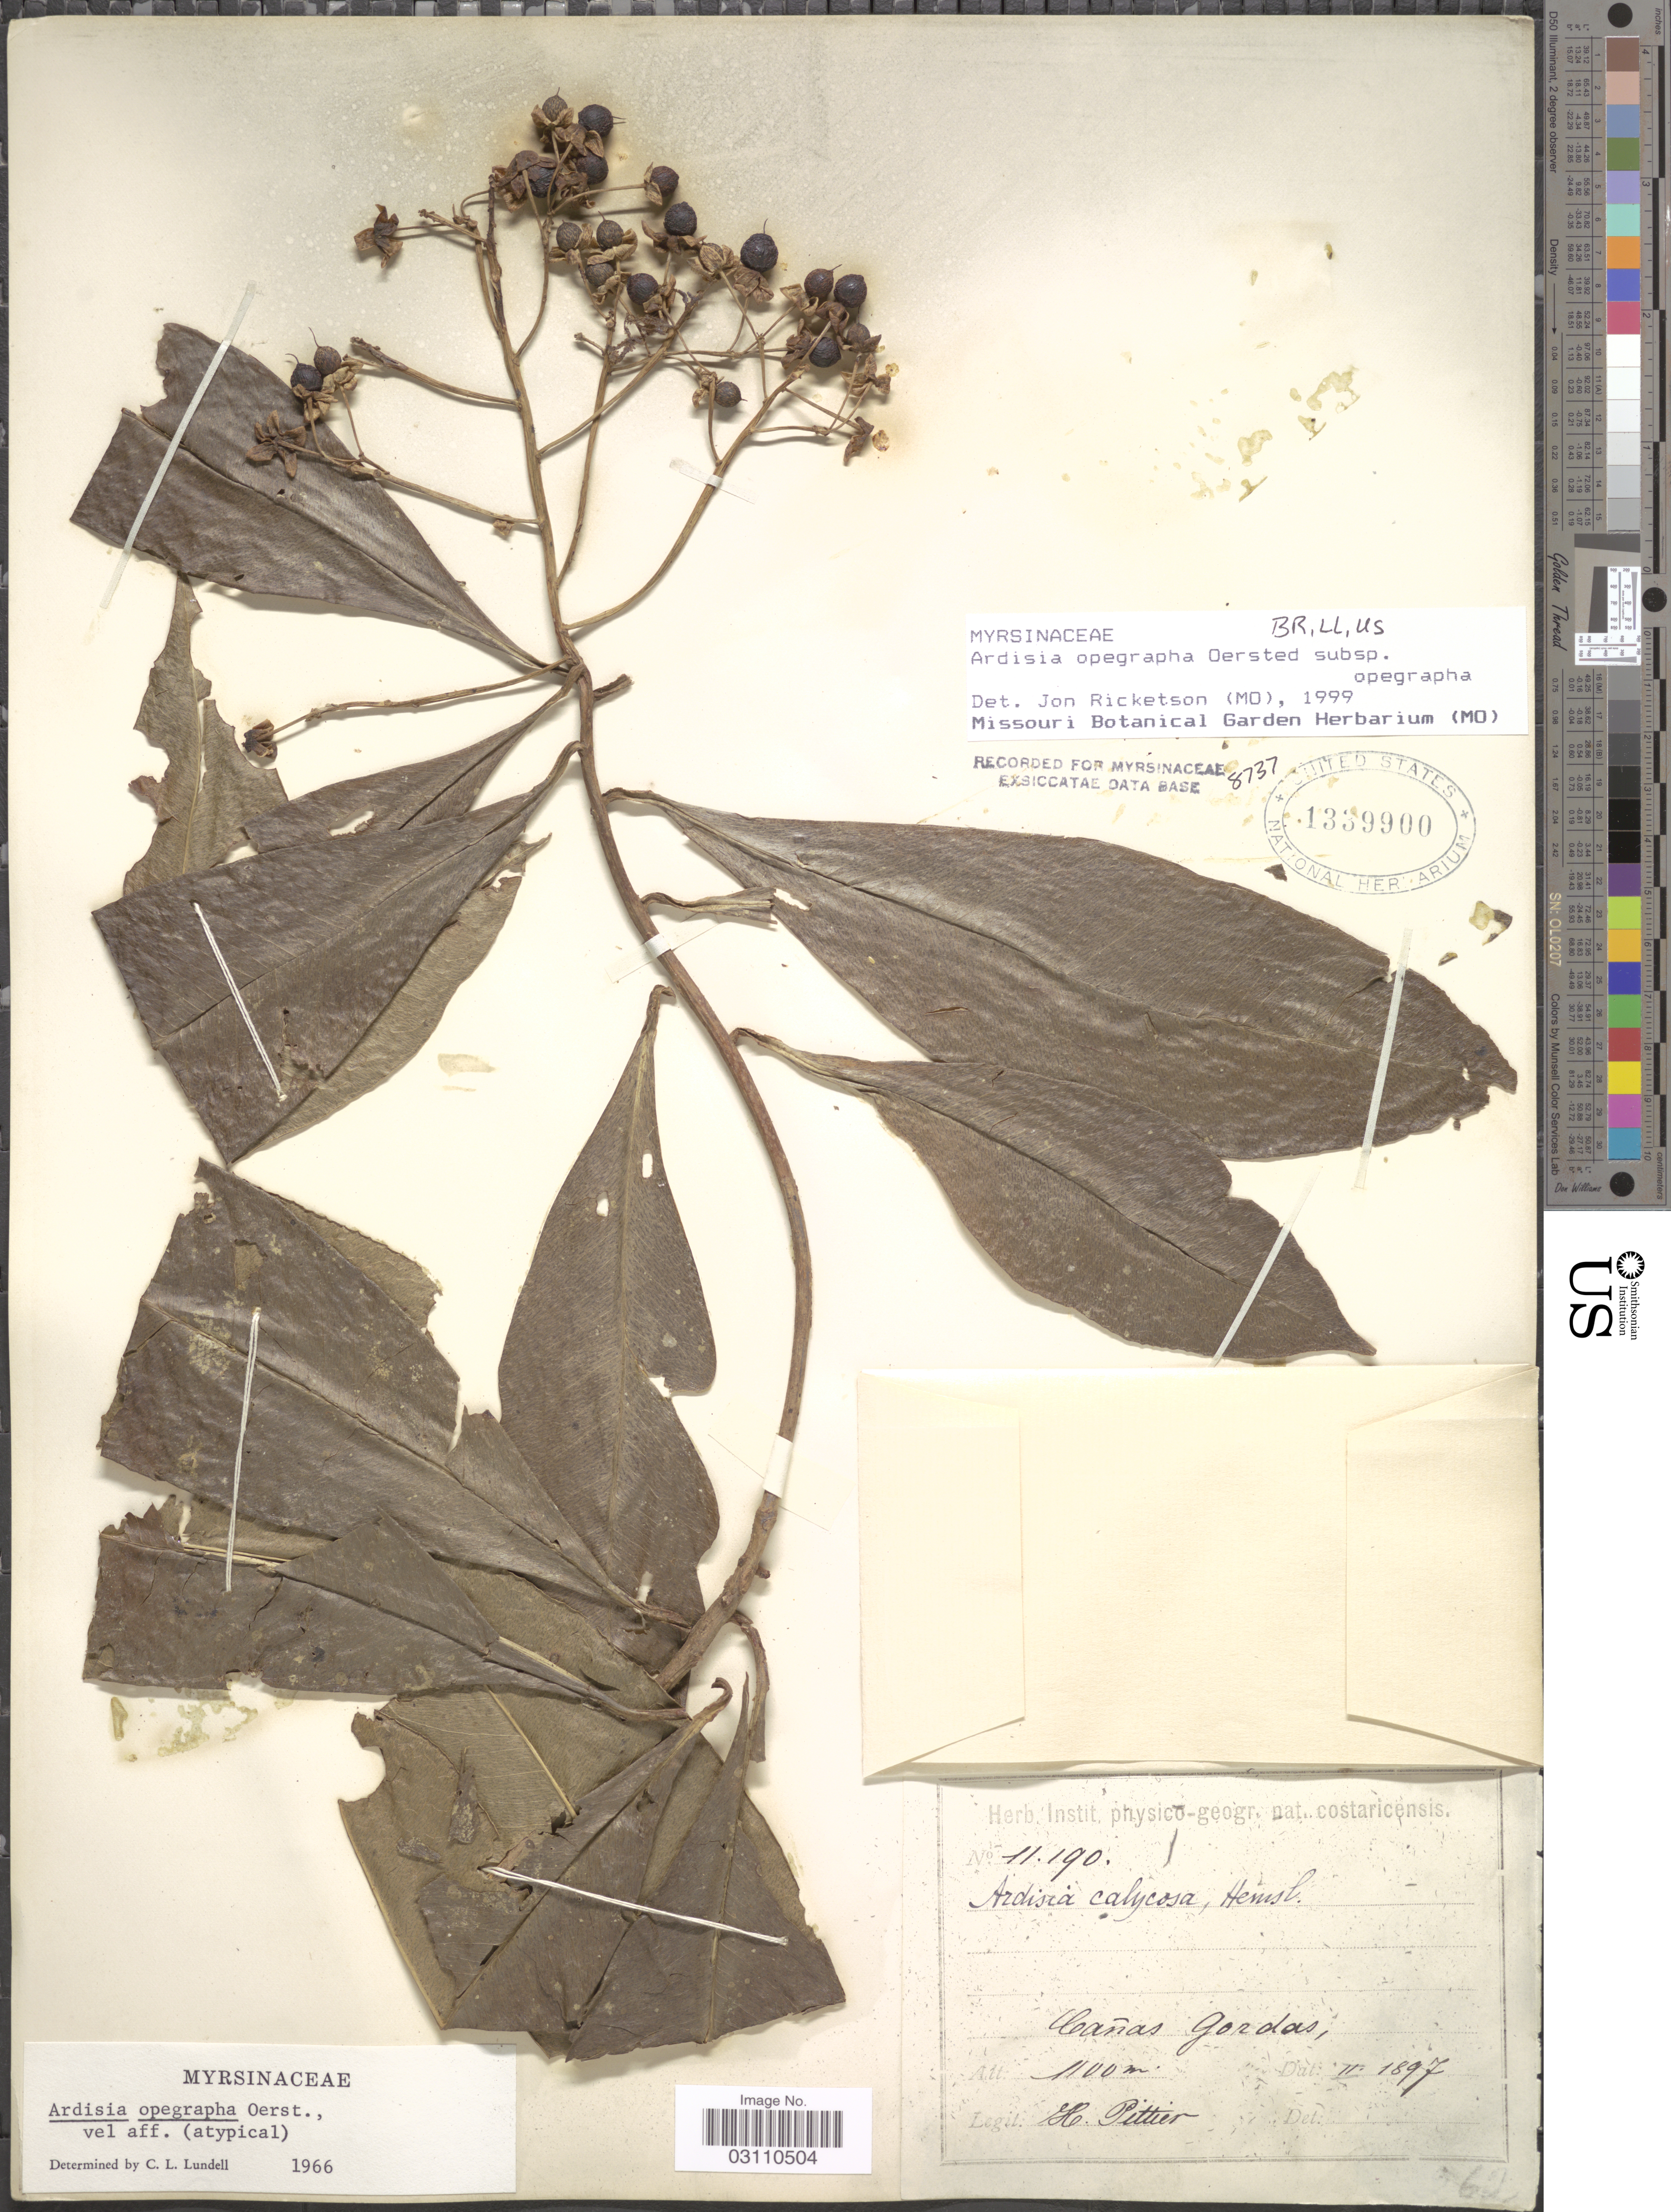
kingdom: Plantae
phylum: Tracheophyta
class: Magnoliopsida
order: Ericales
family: Primulaceae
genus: Ardisia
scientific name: Ardisia opegrapha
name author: Oerst.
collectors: H. F. Pittier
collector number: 11190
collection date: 1897-02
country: Costa Rica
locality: Cañas Gordas.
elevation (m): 1100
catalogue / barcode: US 1339900